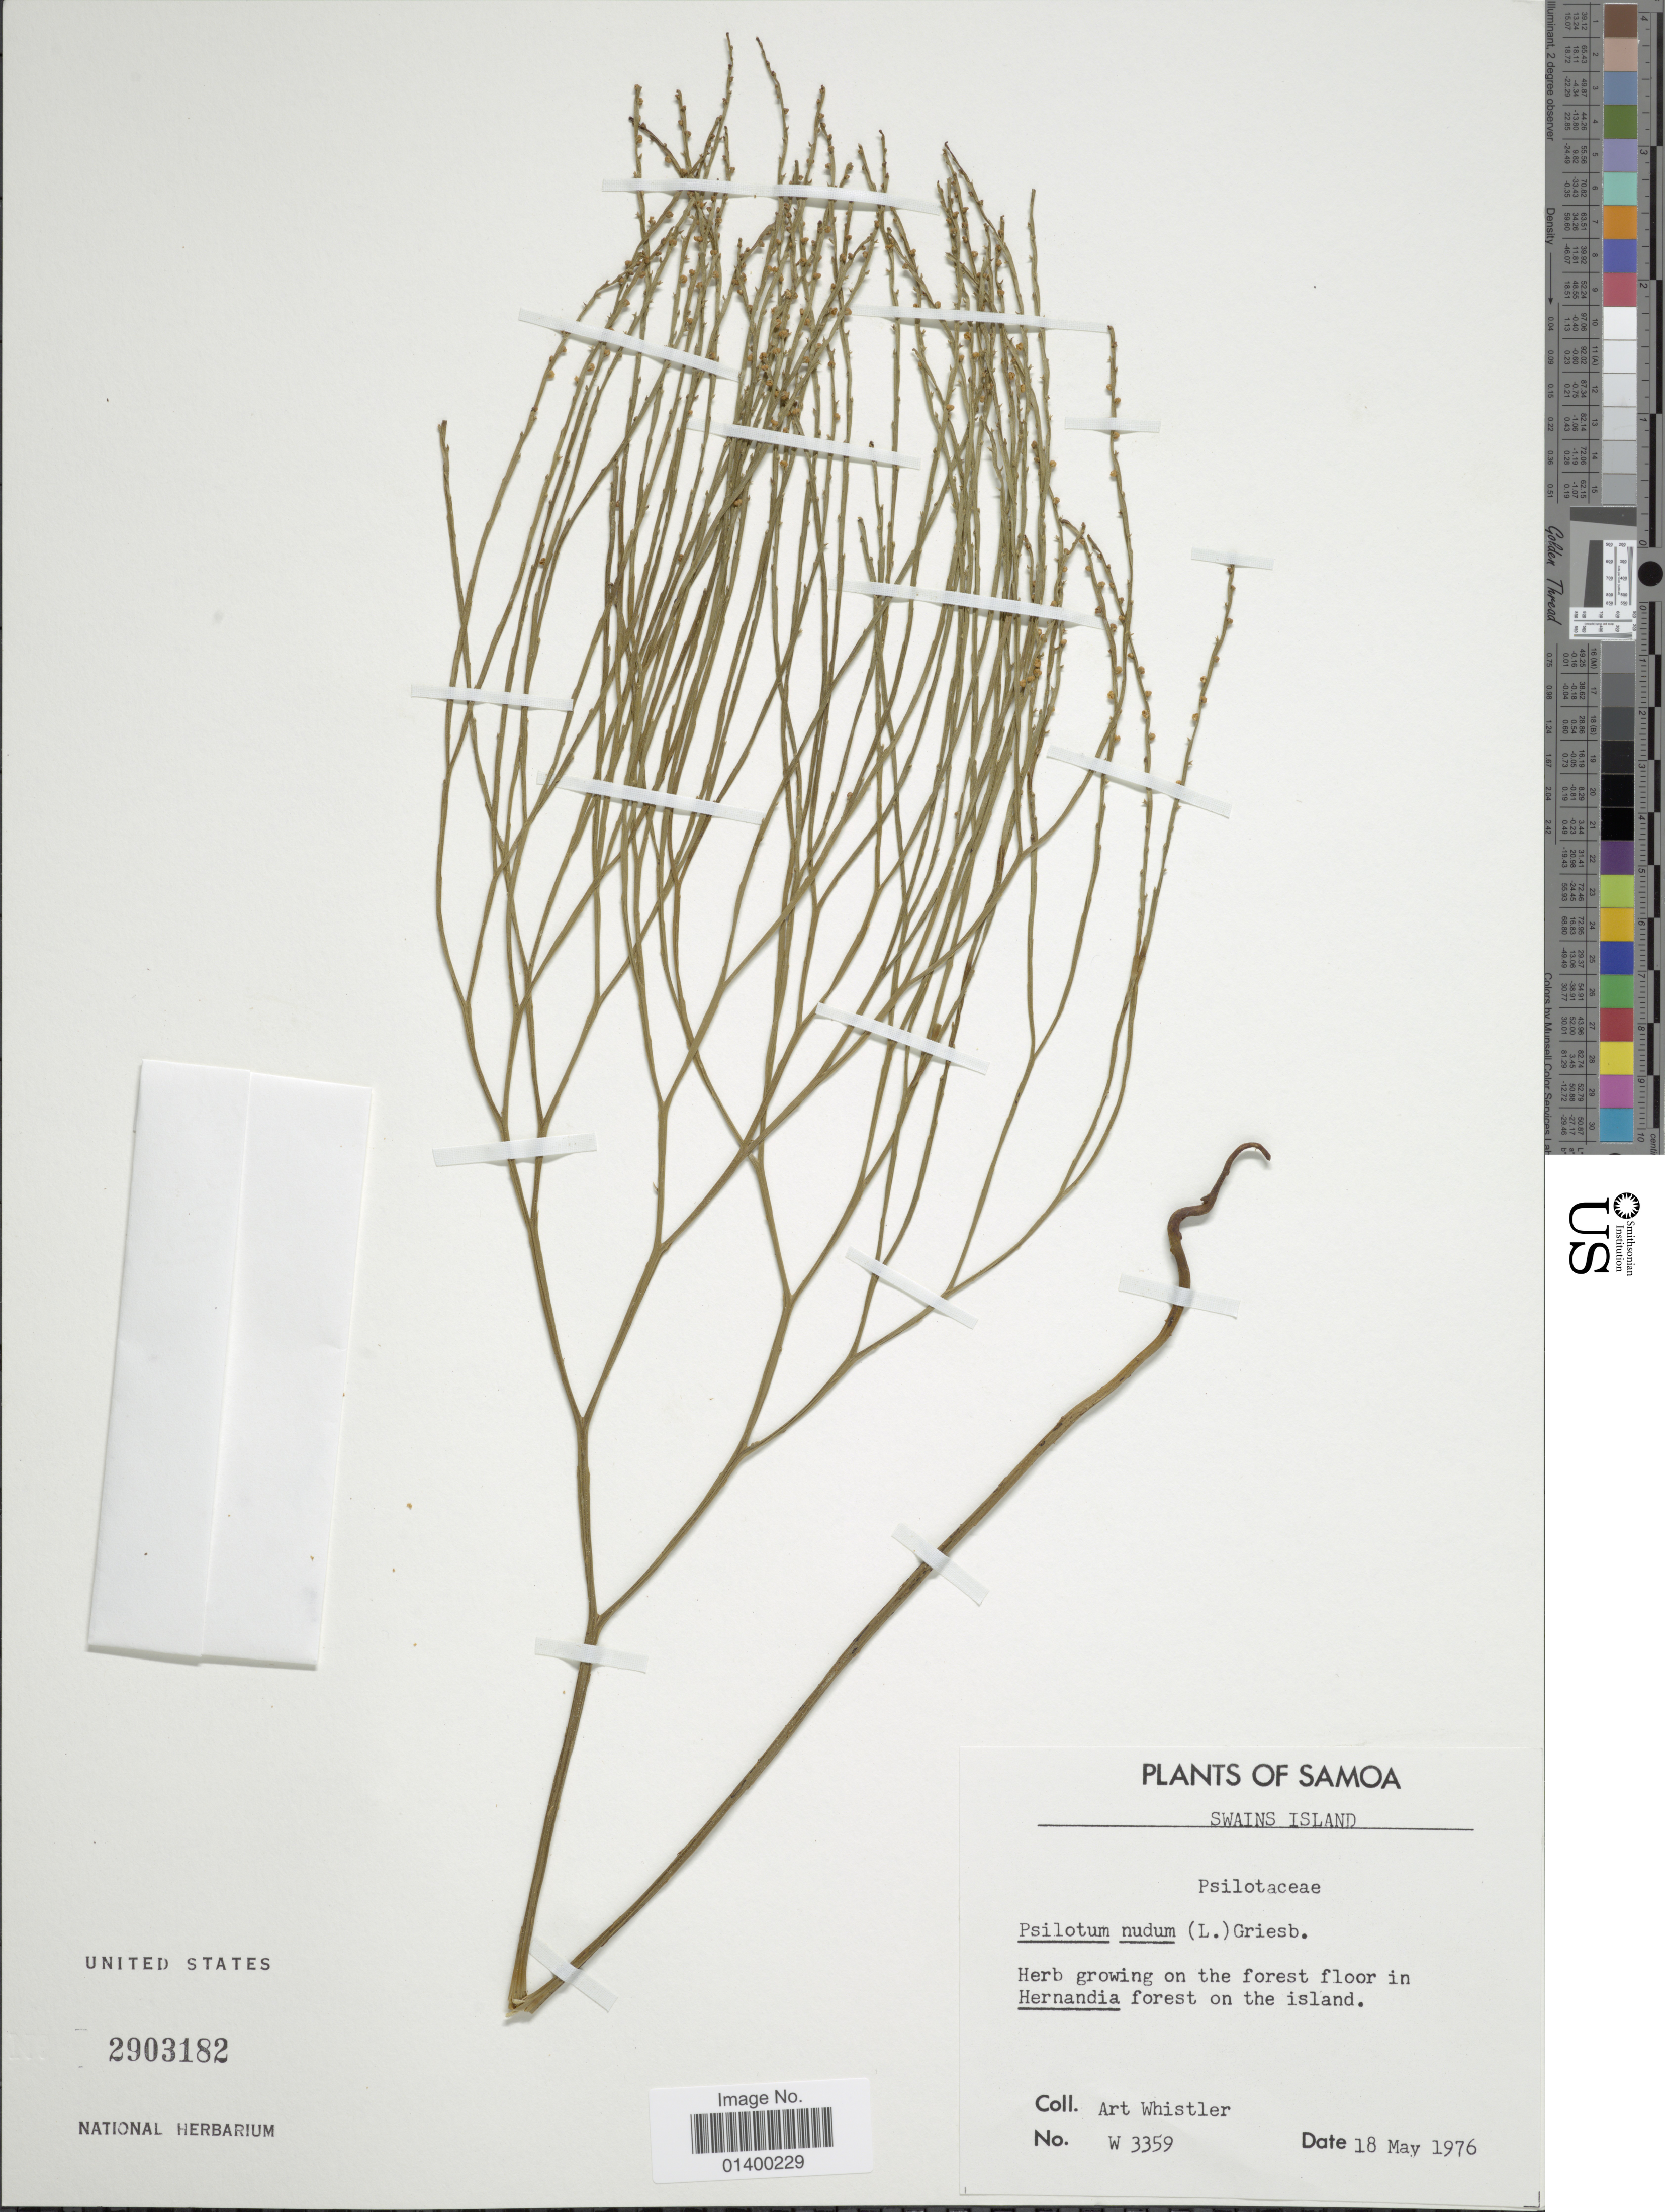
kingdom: Plantae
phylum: Tracheophyta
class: Polypodiopsida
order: Psilotales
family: Psilotaceae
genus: Psilotum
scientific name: Psilotum nudum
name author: (L.) P. Beauv.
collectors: A. Whistler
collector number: W 3359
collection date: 1976-05-18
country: American Samoa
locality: Swains Island, in Herandia forest on the island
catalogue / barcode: US 2903182